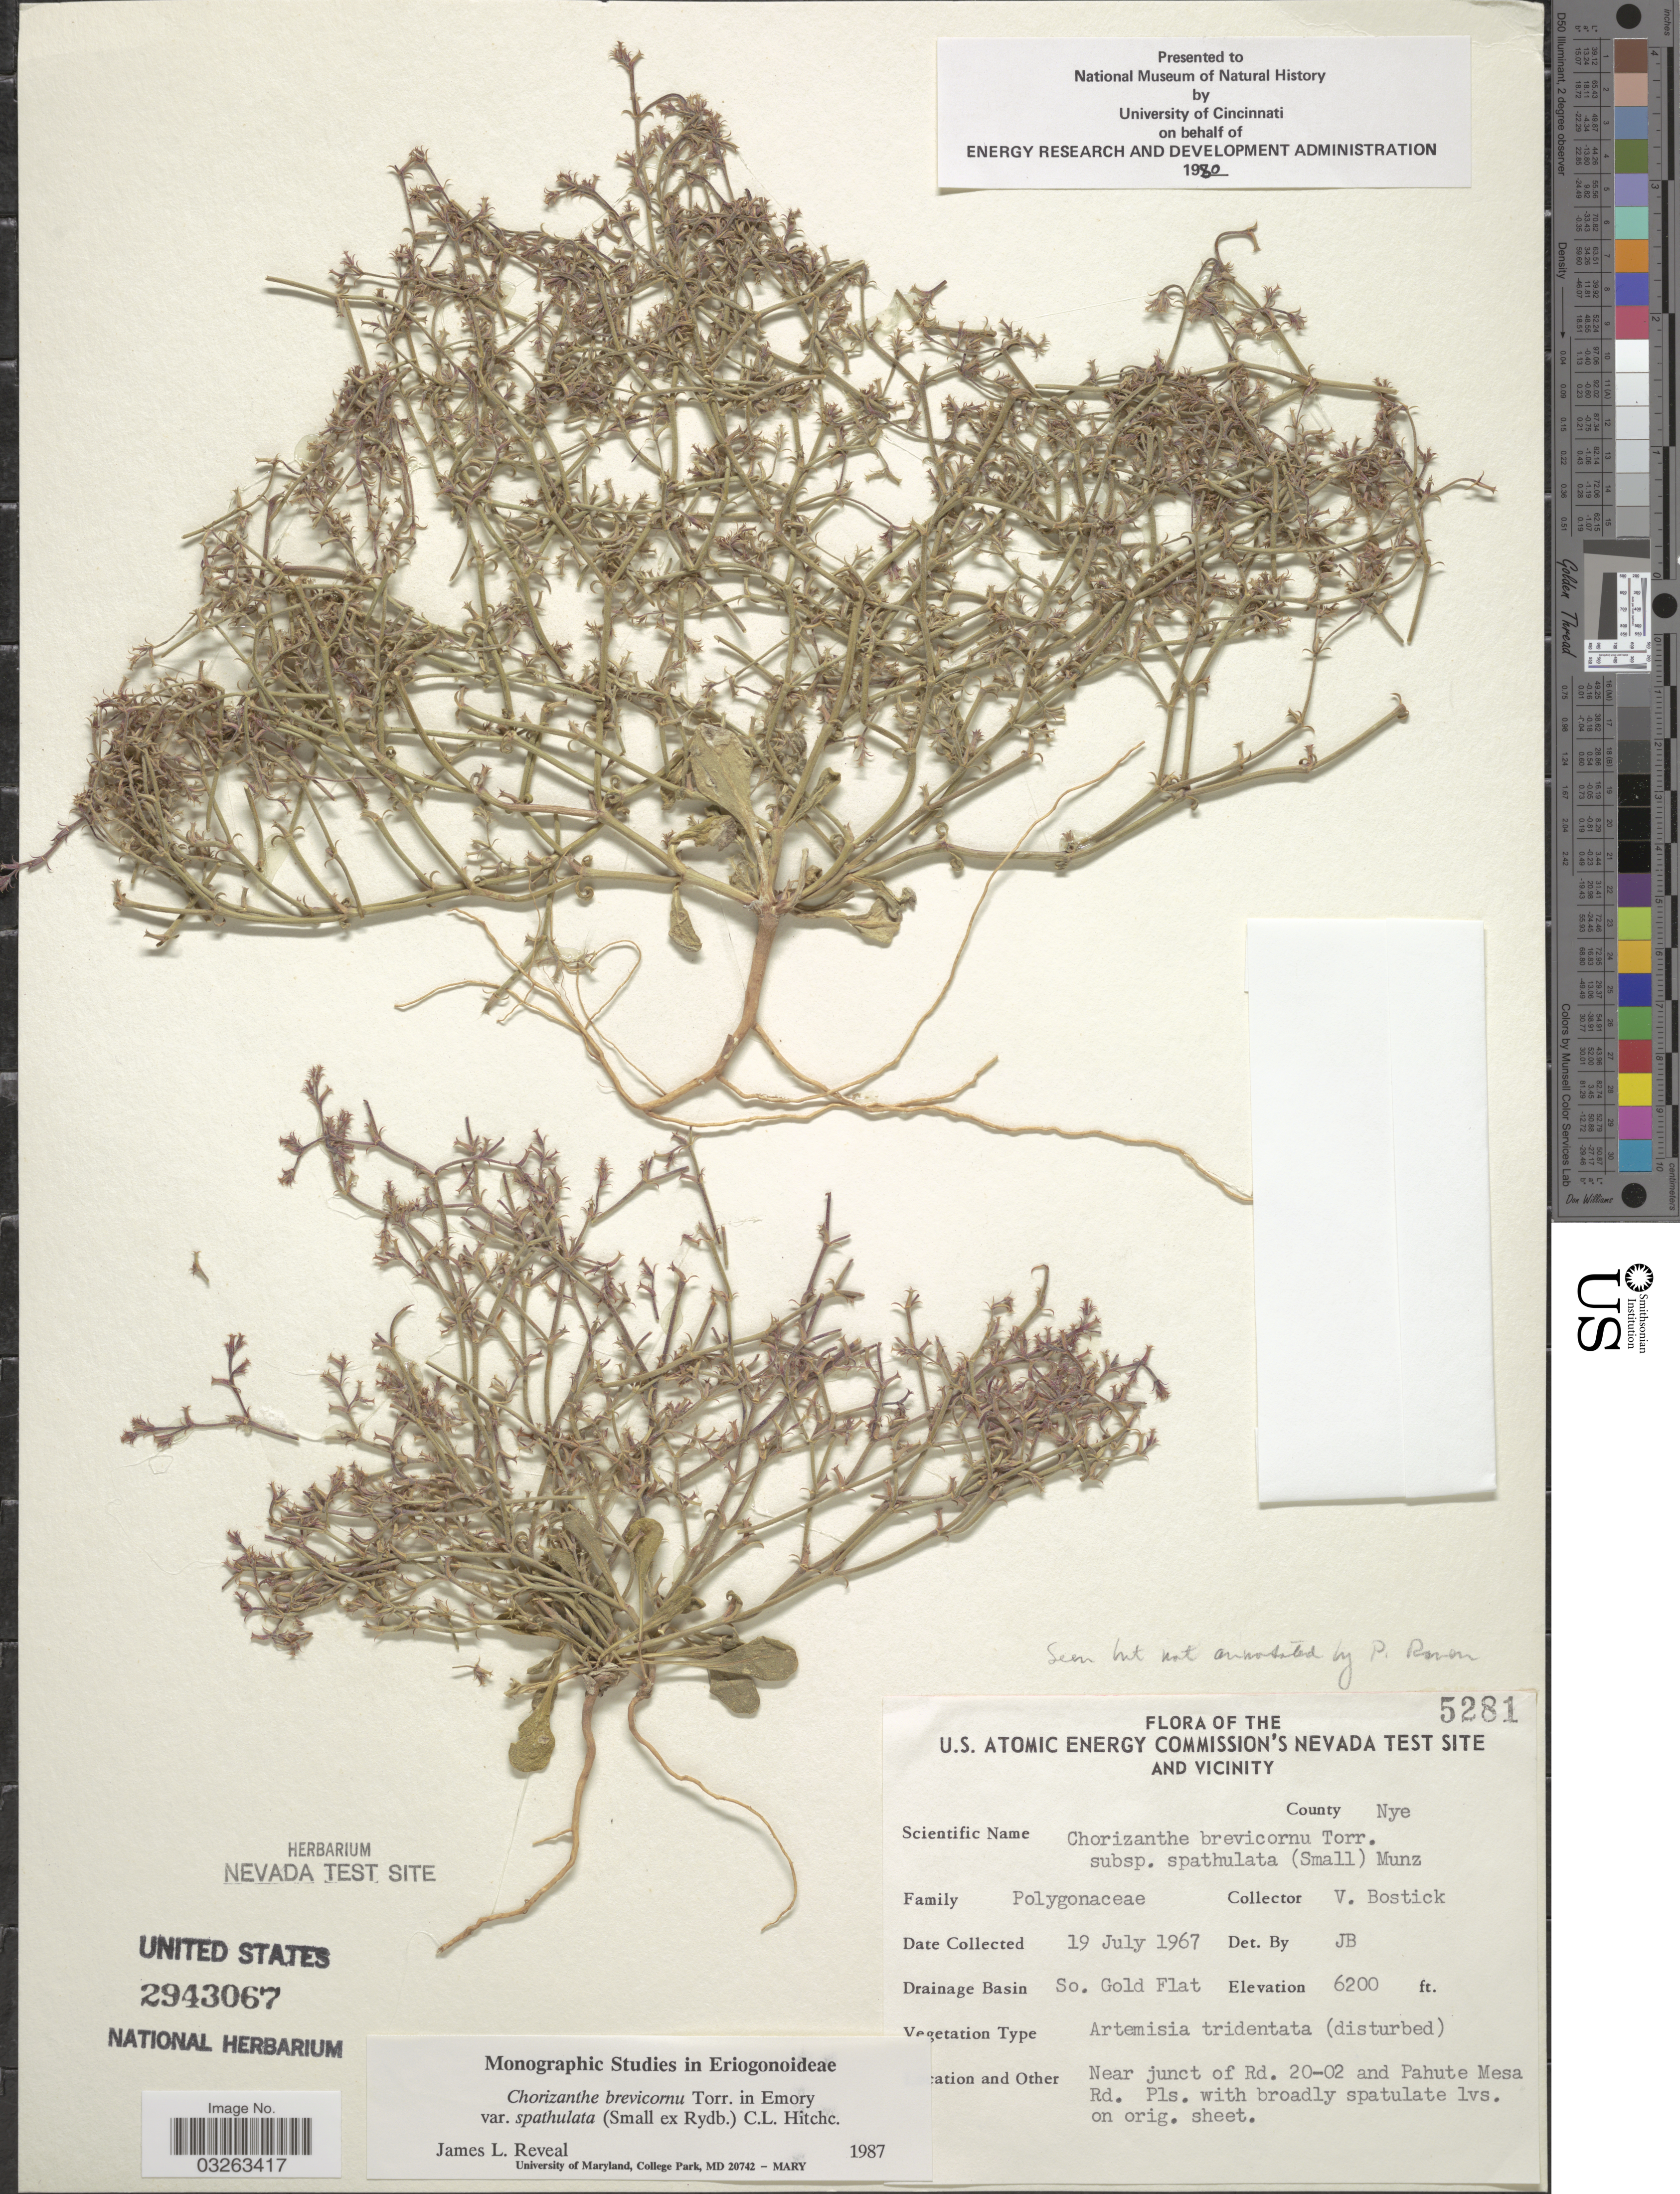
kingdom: Plantae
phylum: Tracheophyta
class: Magnoliopsida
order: Caryophyllales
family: Polygonaceae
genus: Chorizanthe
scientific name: Chorizanthe brevicornu var. spathulata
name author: (Small ex Rydb.) C.L. Hitchc.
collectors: V. Bostick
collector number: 5281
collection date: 1967-07-19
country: United States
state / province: Nevada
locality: U.S. Atomic Energy Commission's Nevada Test Site and Vicinity. County Nye. Drainage Basin So. Gold Flat. Near junct of Rd. 20-02 and Pahute Mesa Rd.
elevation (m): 1890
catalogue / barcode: US 2943067